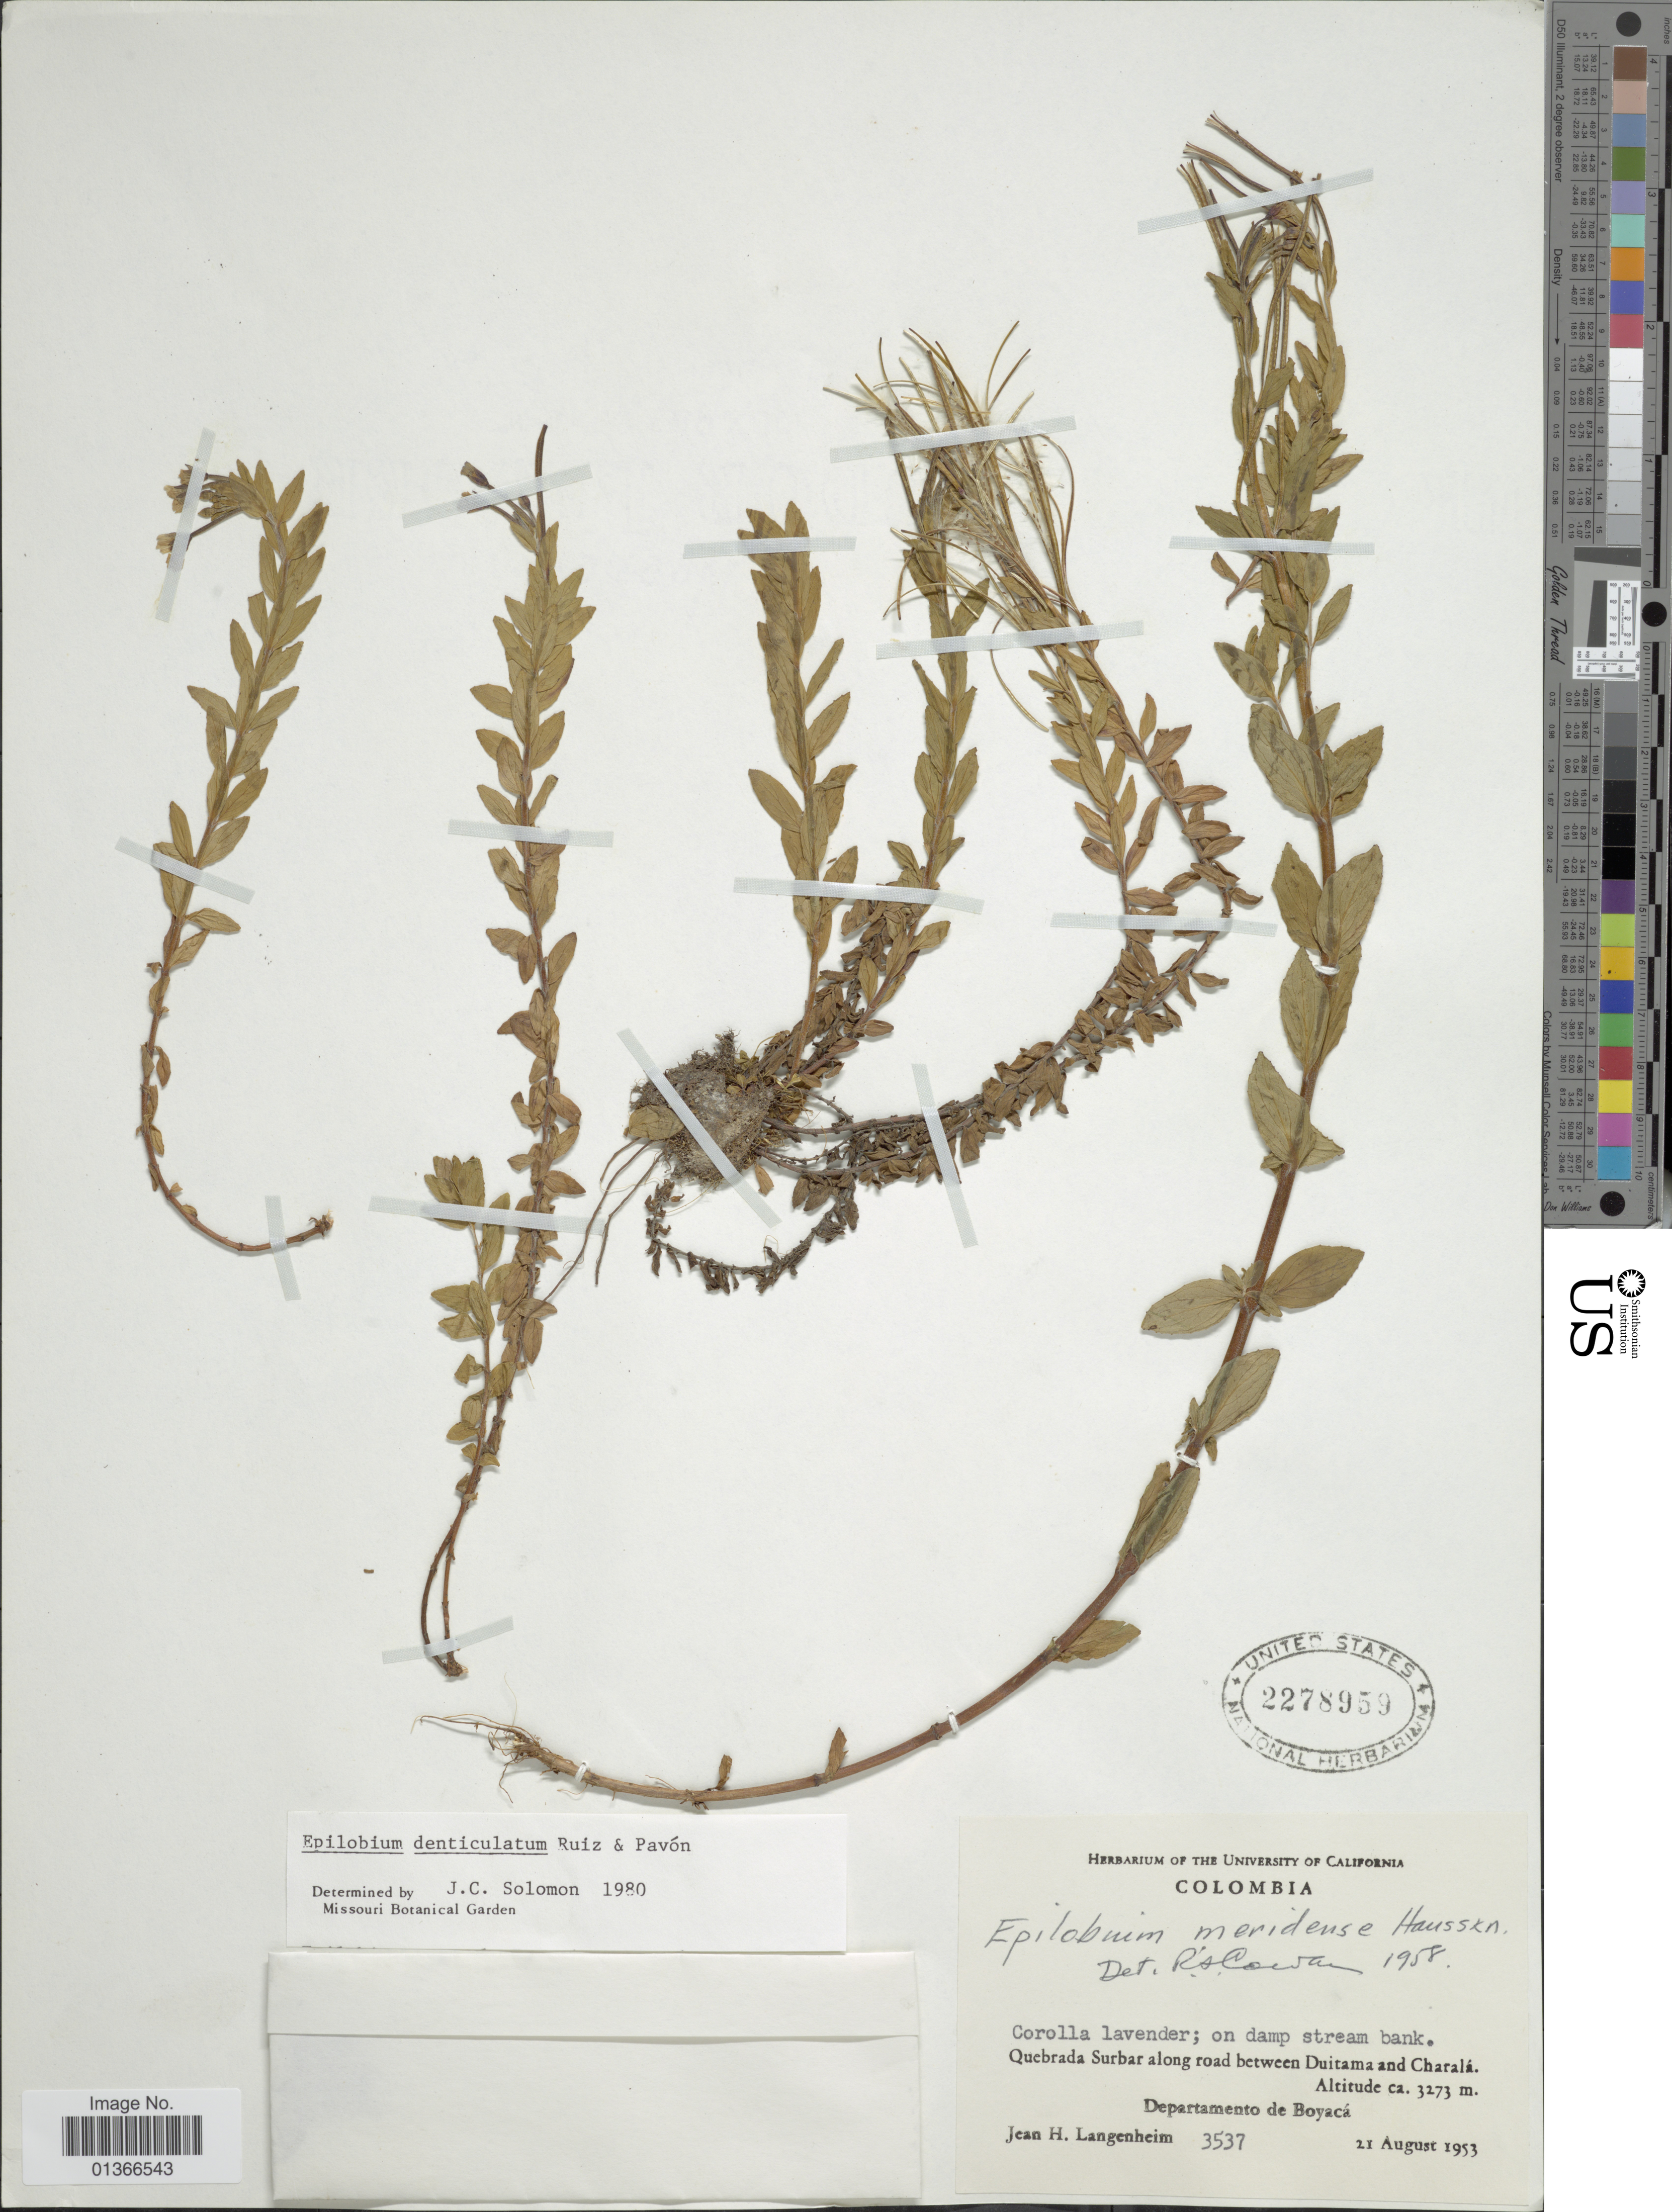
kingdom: Plantae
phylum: Tracheophyta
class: Magnoliopsida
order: Myrtales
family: Onagraceae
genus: Epilobium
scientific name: Epilobium denticulatum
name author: Ruiz & Pav.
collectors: J. H. Langenheim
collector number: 3537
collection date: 1953-08-21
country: Colombia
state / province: Boyacá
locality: Quebrada Surbar along road between Duitama and Charalá.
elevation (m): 3273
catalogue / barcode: US 2278959